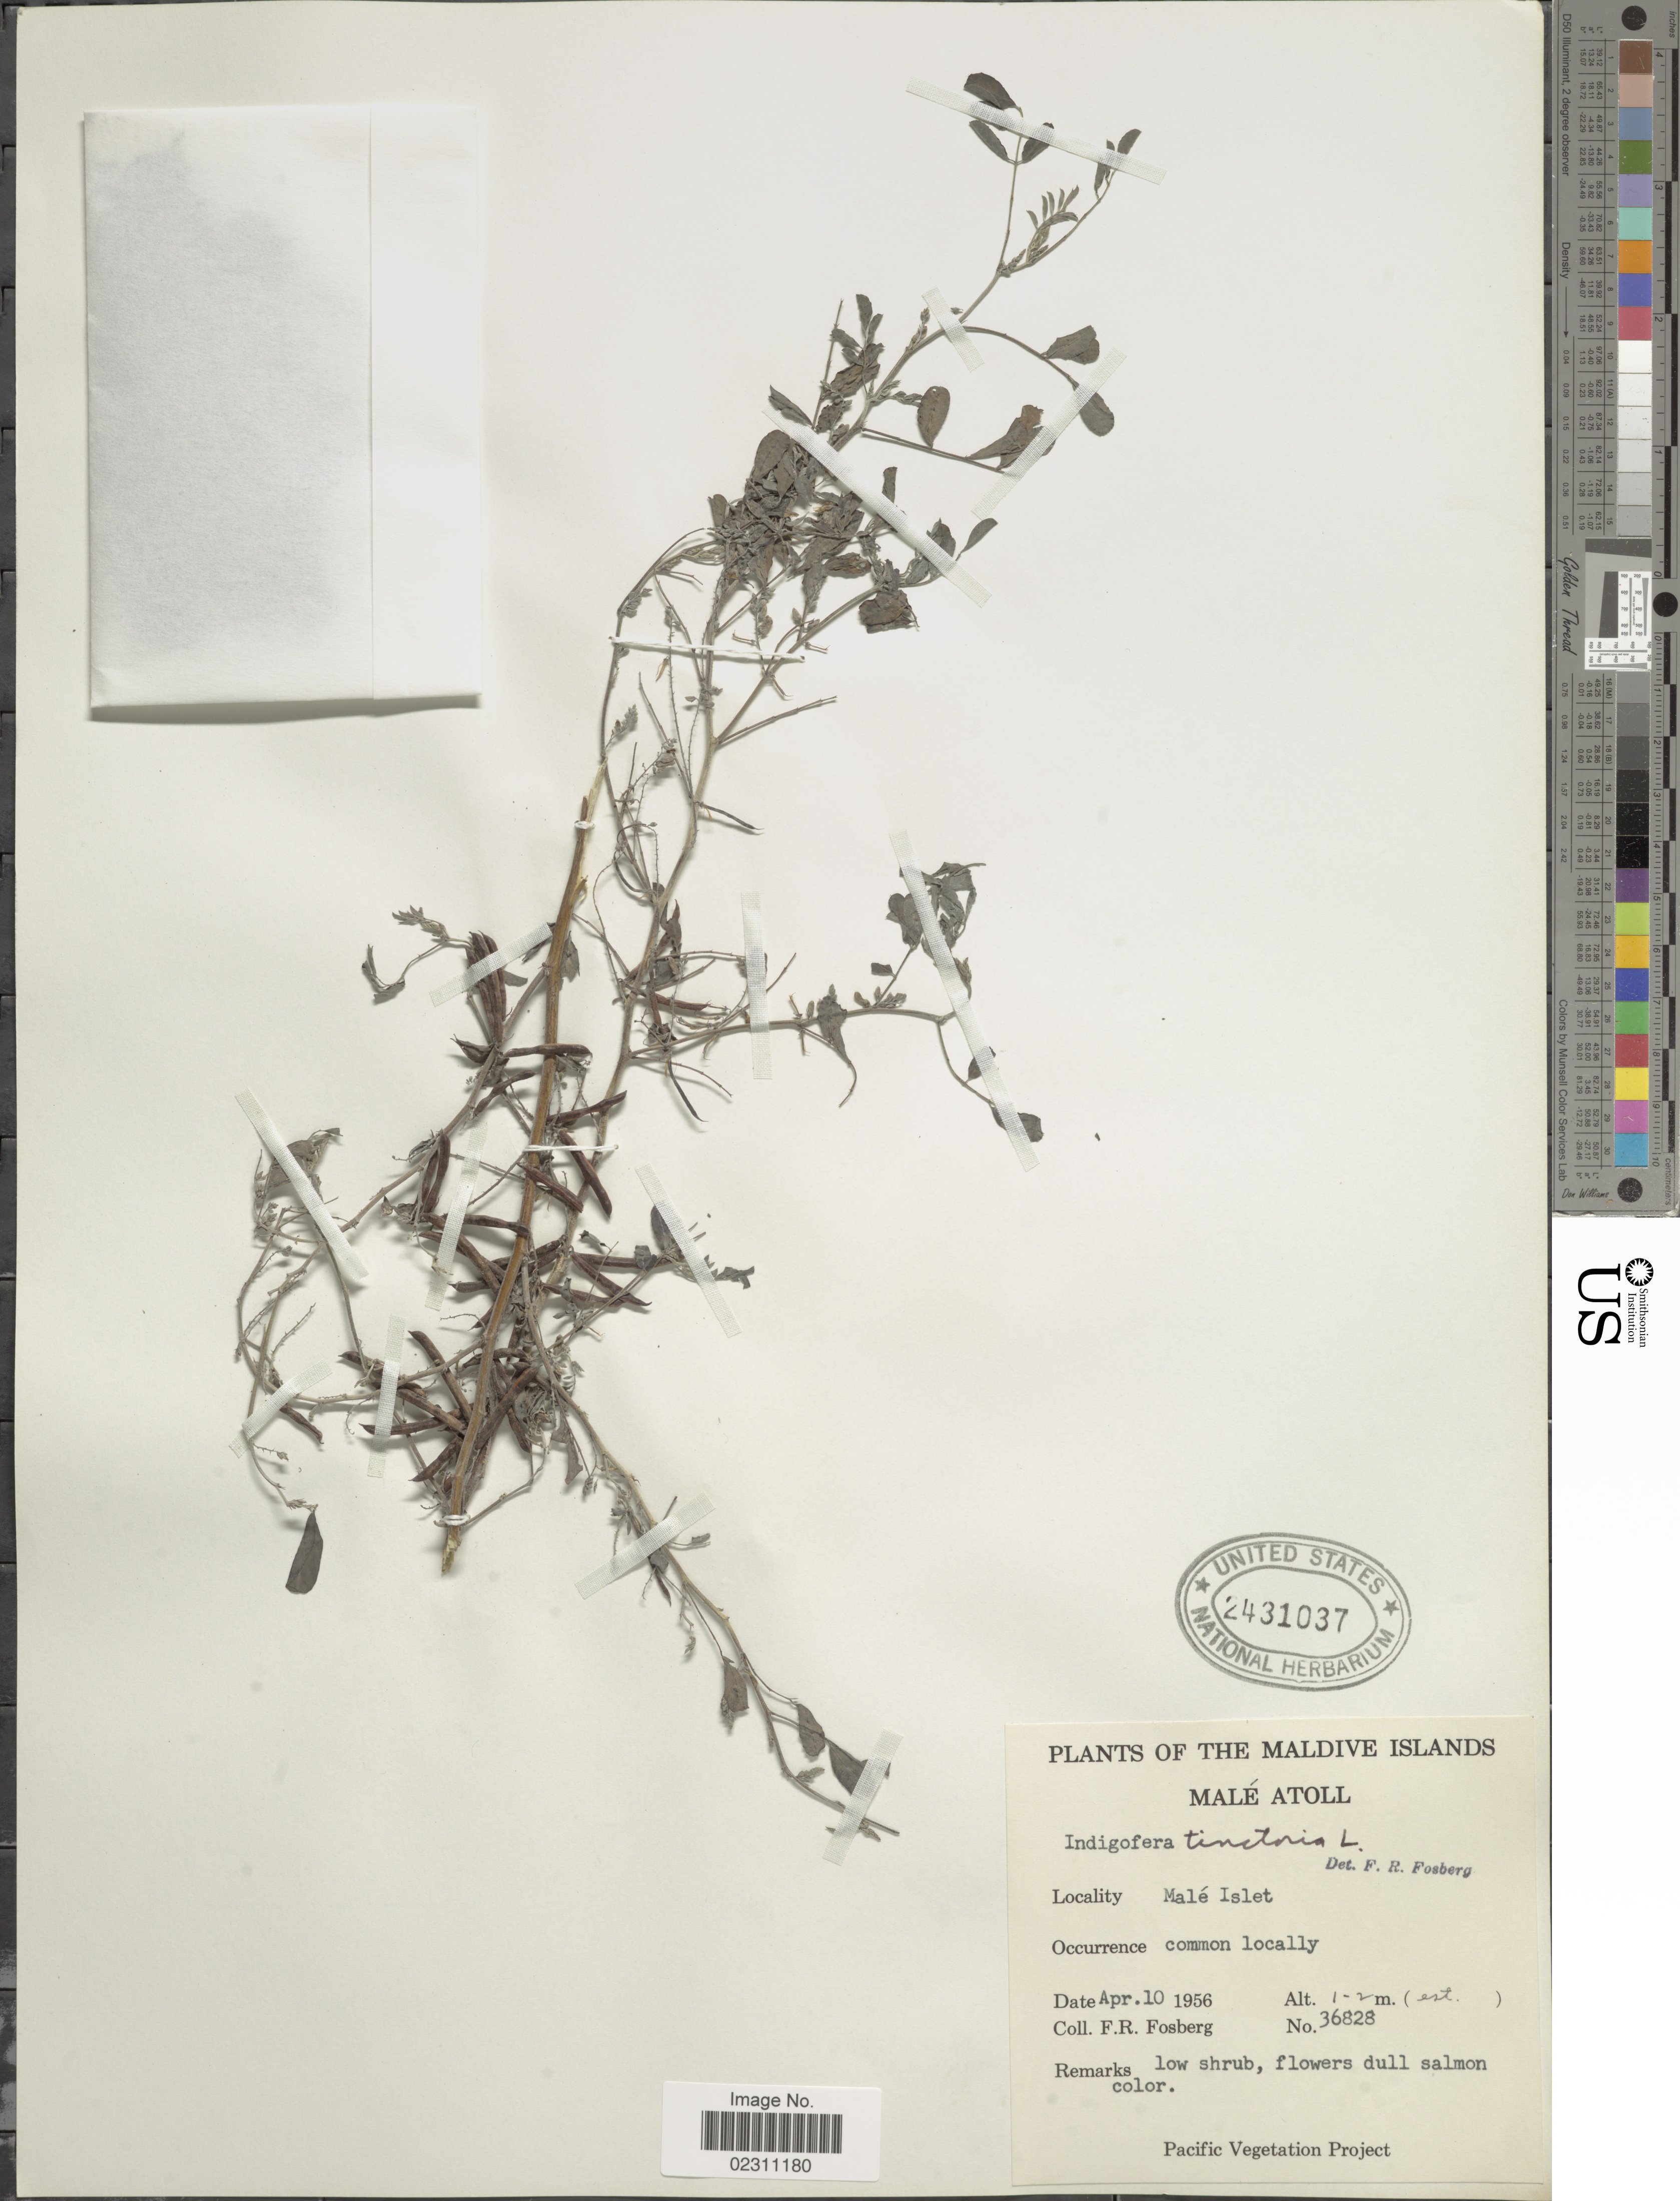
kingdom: Plantae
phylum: Tracheophyta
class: Magnoliopsida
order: Fabales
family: Fabaceae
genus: Indigofera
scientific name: Indigofera tinctoria sensu Naves non L.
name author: Naves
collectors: F. R. Fosberg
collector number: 36828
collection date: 1956-04-10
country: Maldive Islands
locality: Malé Atoll. Malé Islet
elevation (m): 1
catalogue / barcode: US 2431037